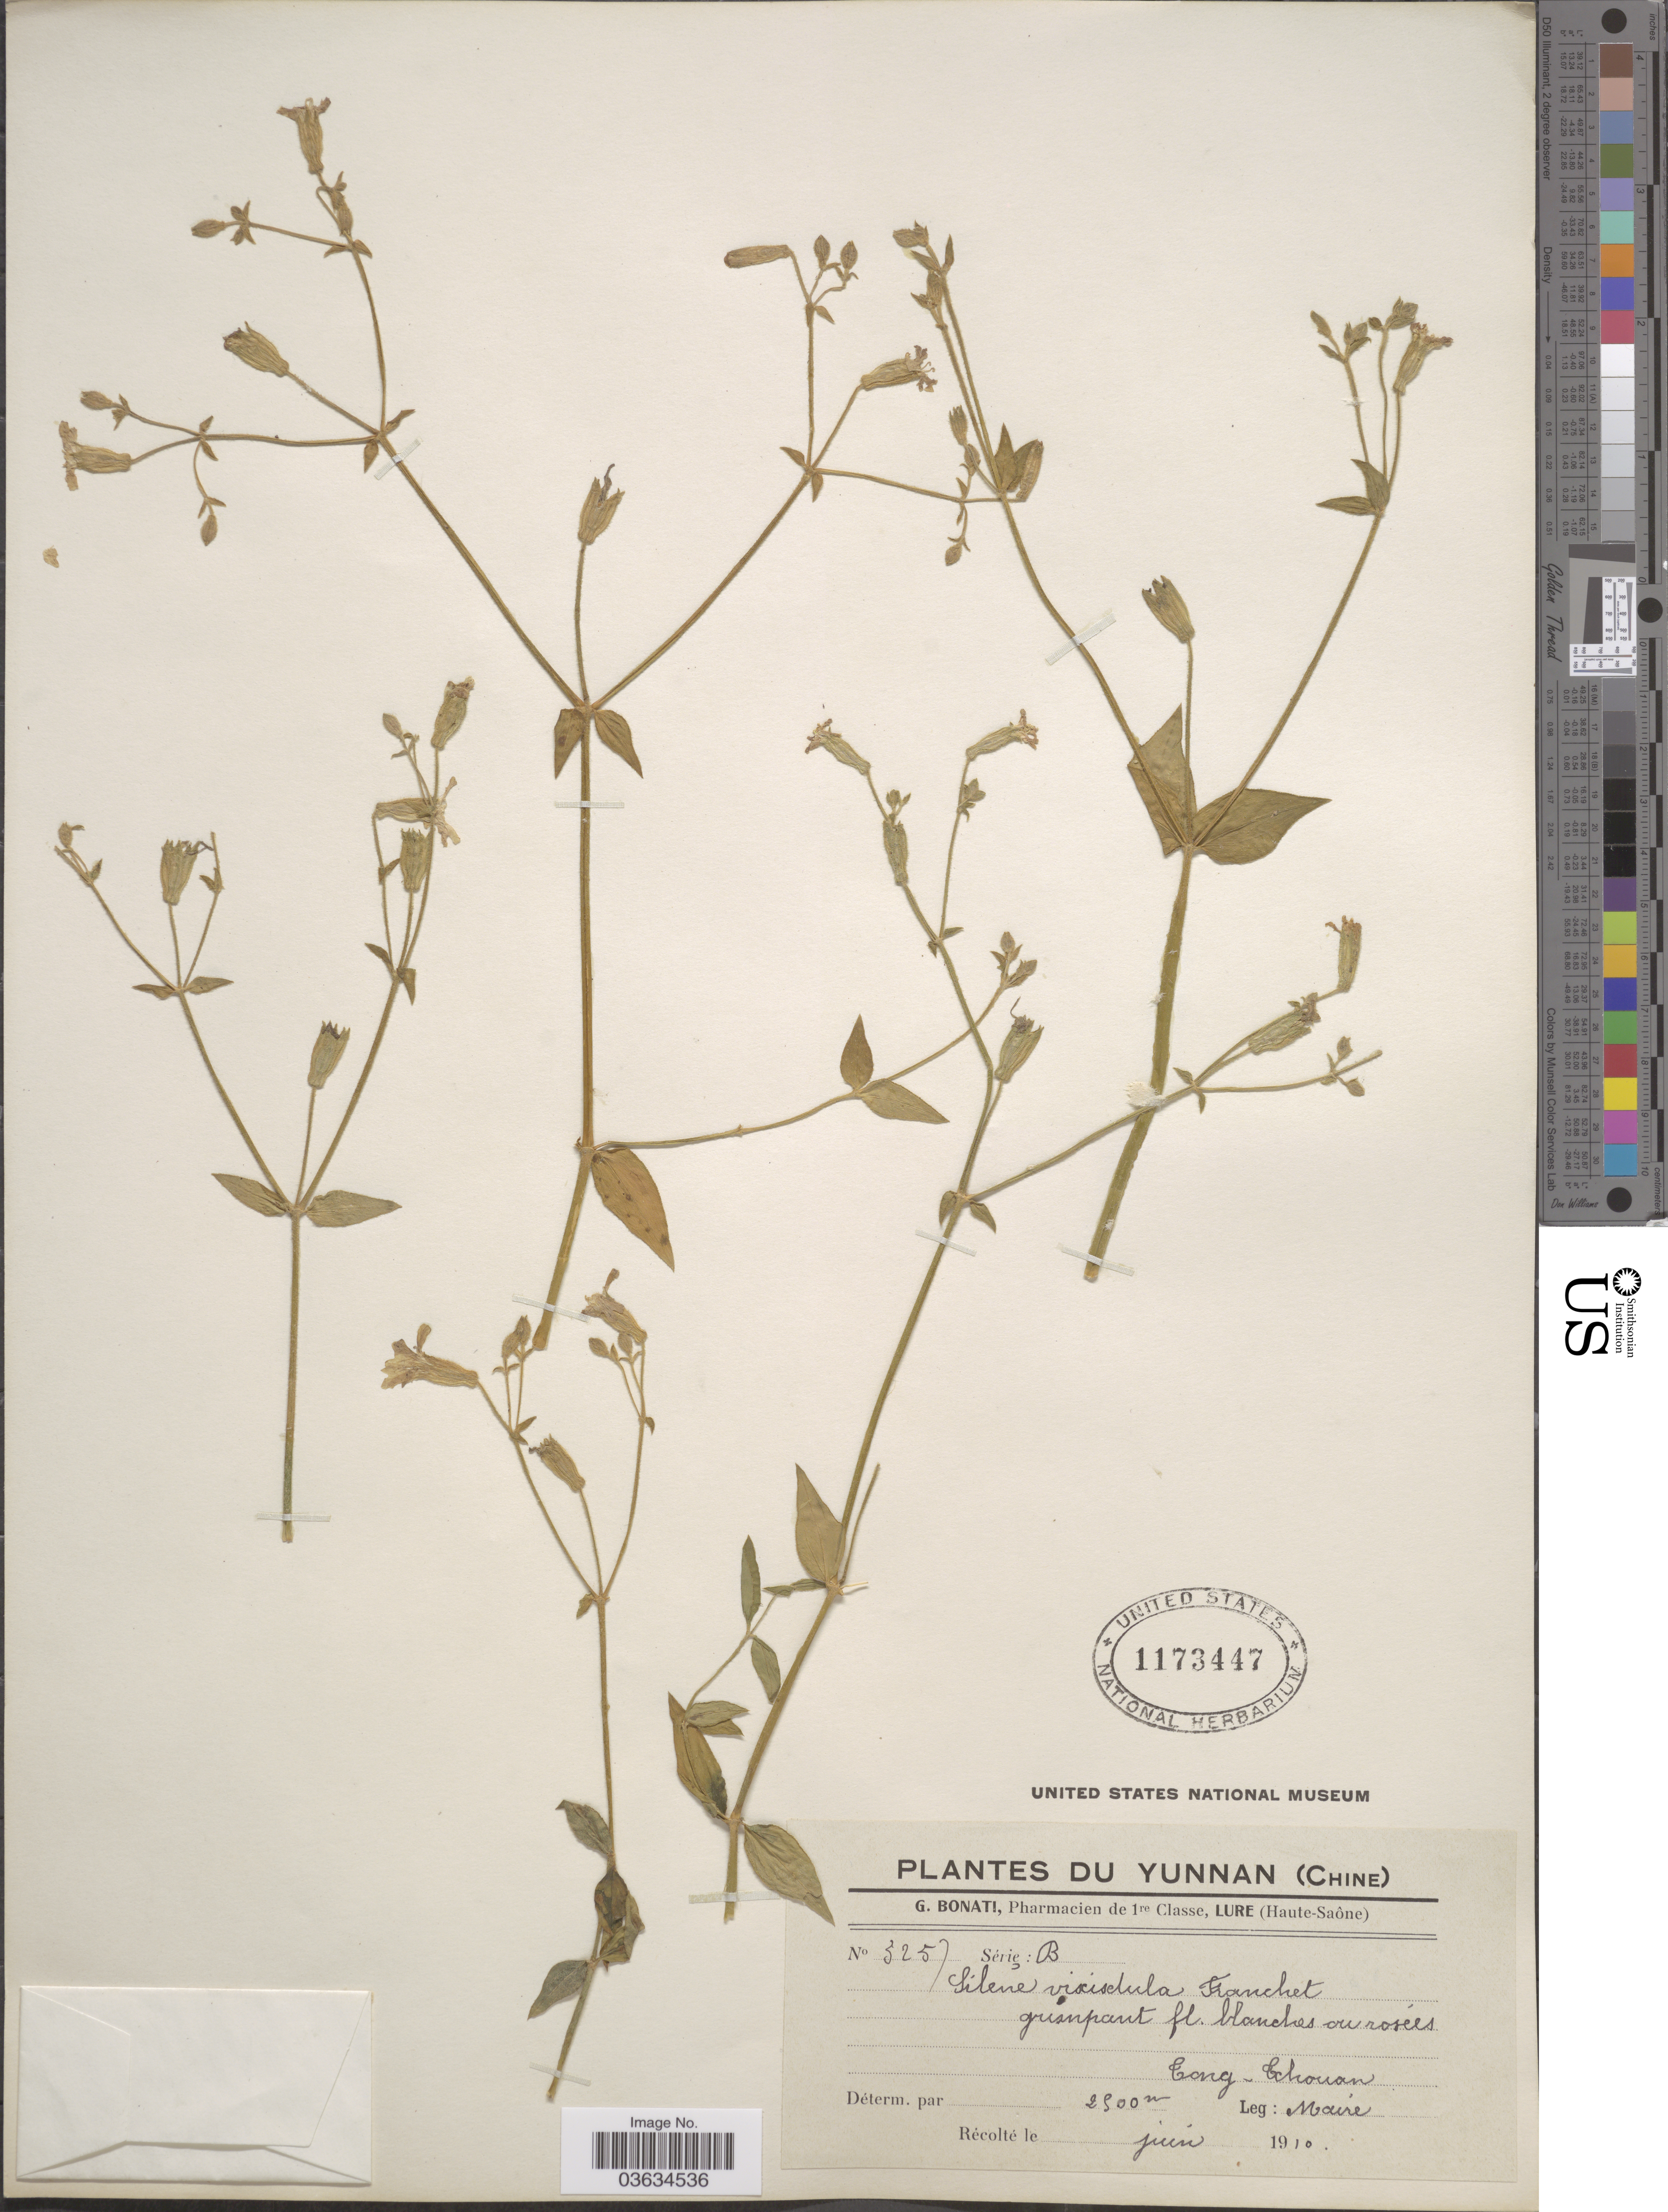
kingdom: Plantae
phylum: Tracheophyta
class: Magnoliopsida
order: Caryophyllales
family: Caryophyllaceae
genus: Silene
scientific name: Silene viscidula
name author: Franch.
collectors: Maire, --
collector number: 3257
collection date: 1910-06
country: China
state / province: Yunnan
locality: Tong-Tchouan.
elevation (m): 2500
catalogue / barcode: US 1173447